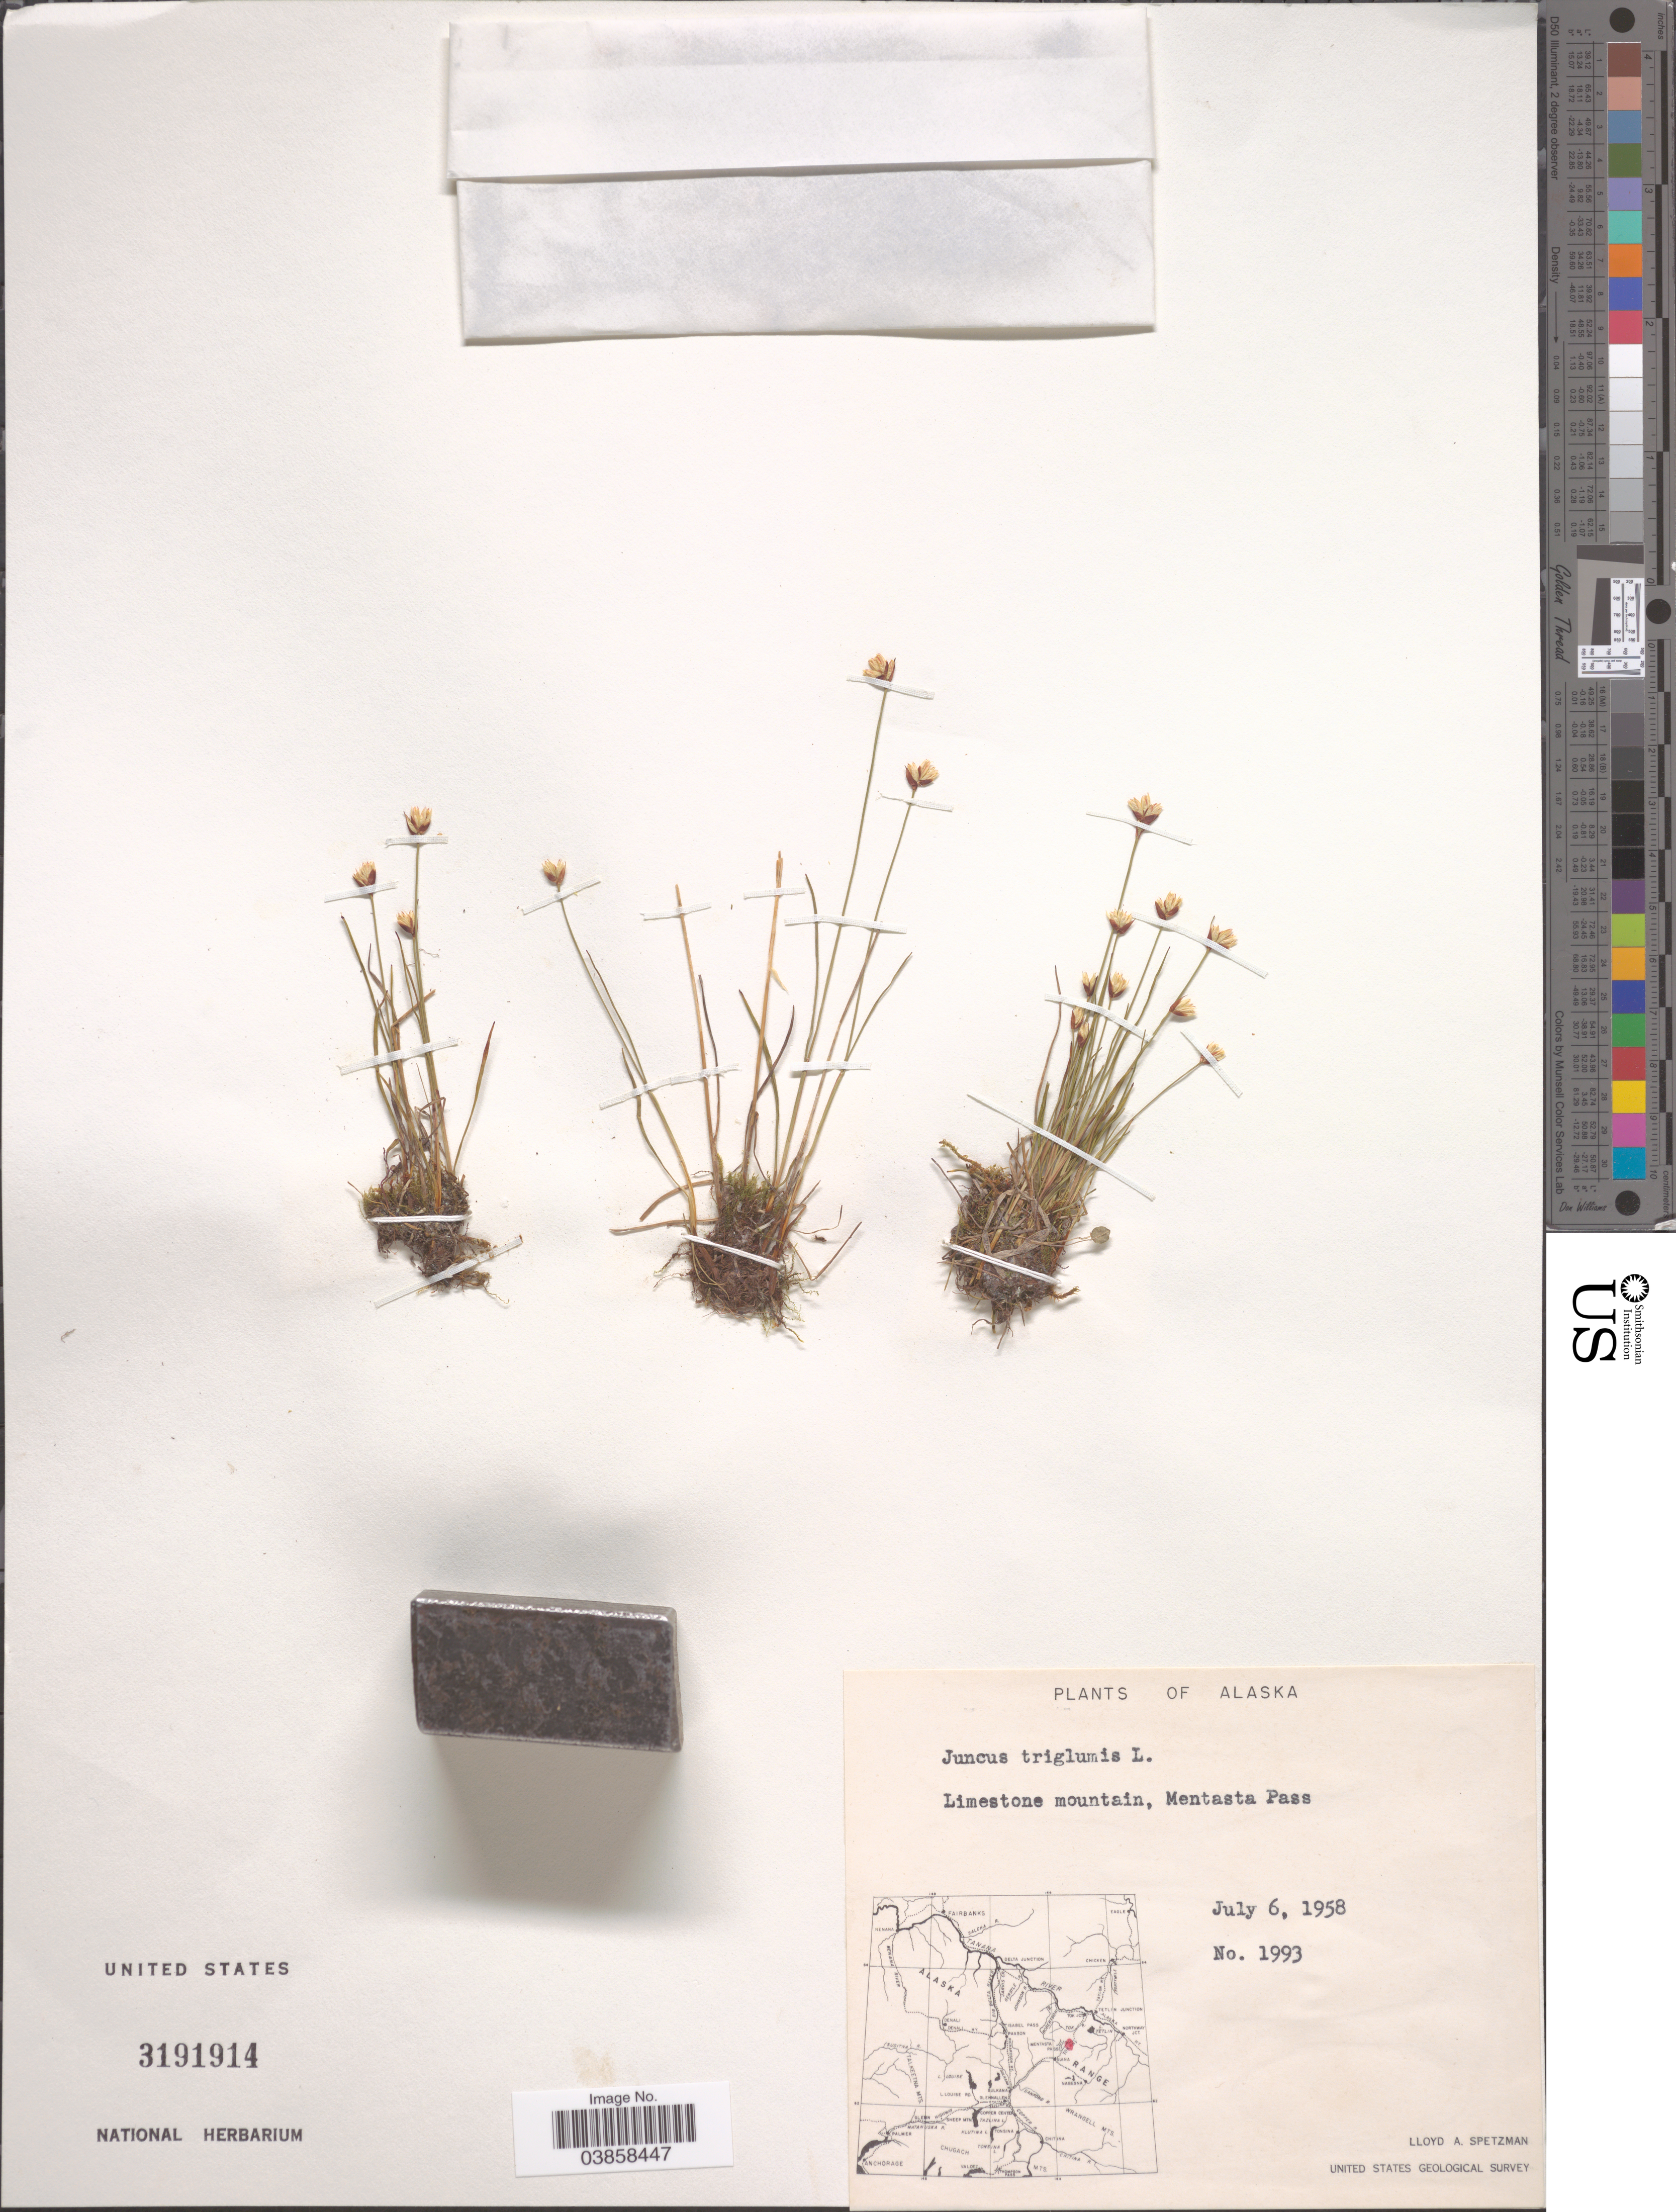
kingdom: Plantae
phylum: Tracheophyta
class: Liliopsida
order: Poales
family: Juncaceae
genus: Juncus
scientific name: Juncus triglumis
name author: L.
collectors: L. Spetzman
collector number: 1993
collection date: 1958-07-06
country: United States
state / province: Alaska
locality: Limestone mountain, Mentasta Pass.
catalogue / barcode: US 3191914